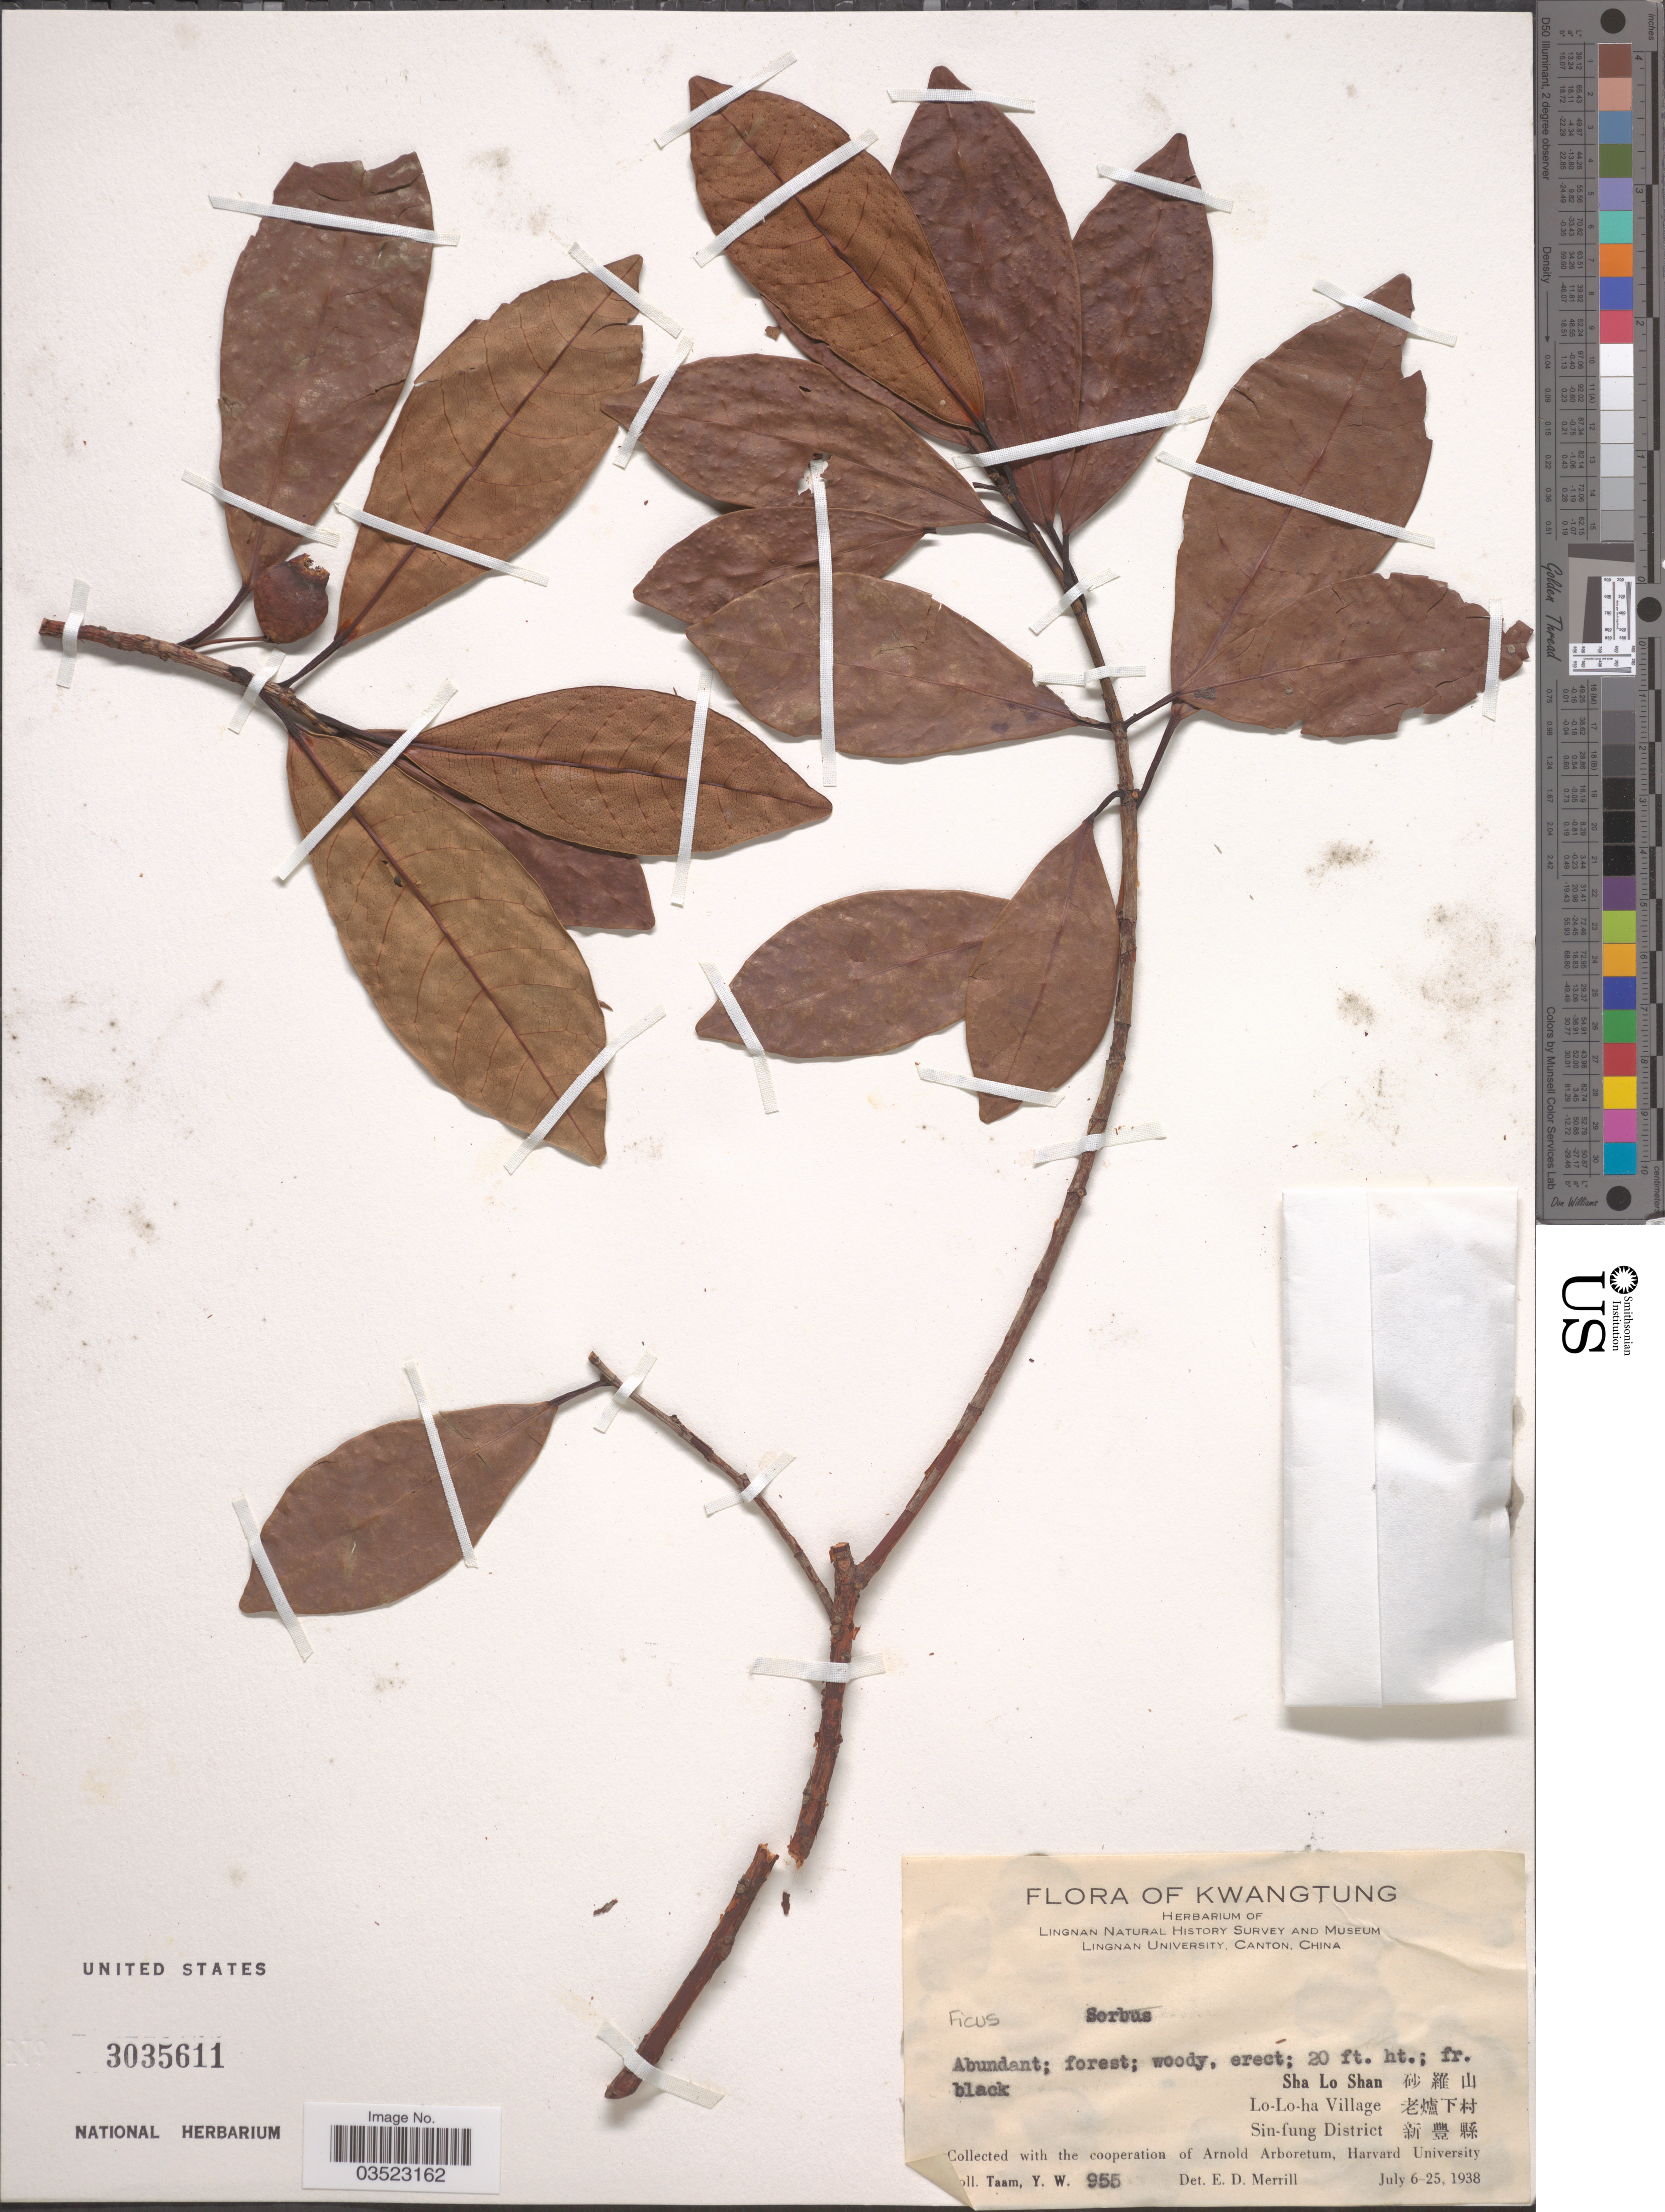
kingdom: Plantae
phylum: Tracheophyta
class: Magnoliopsida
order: Rosales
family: Moraceae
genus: Ficus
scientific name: Ficus sp.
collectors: Y. W. Taam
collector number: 955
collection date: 1938-07-06/1938-07-25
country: China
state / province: Guangdong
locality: Kwangtung. Lingnan Natural History Survey and Museum Lingnan University. Sha Lo Shan [Foreign script] Lo-Lo-ha Village [Foreign script] Sin-fung District [Foreign script].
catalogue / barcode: US 3035611